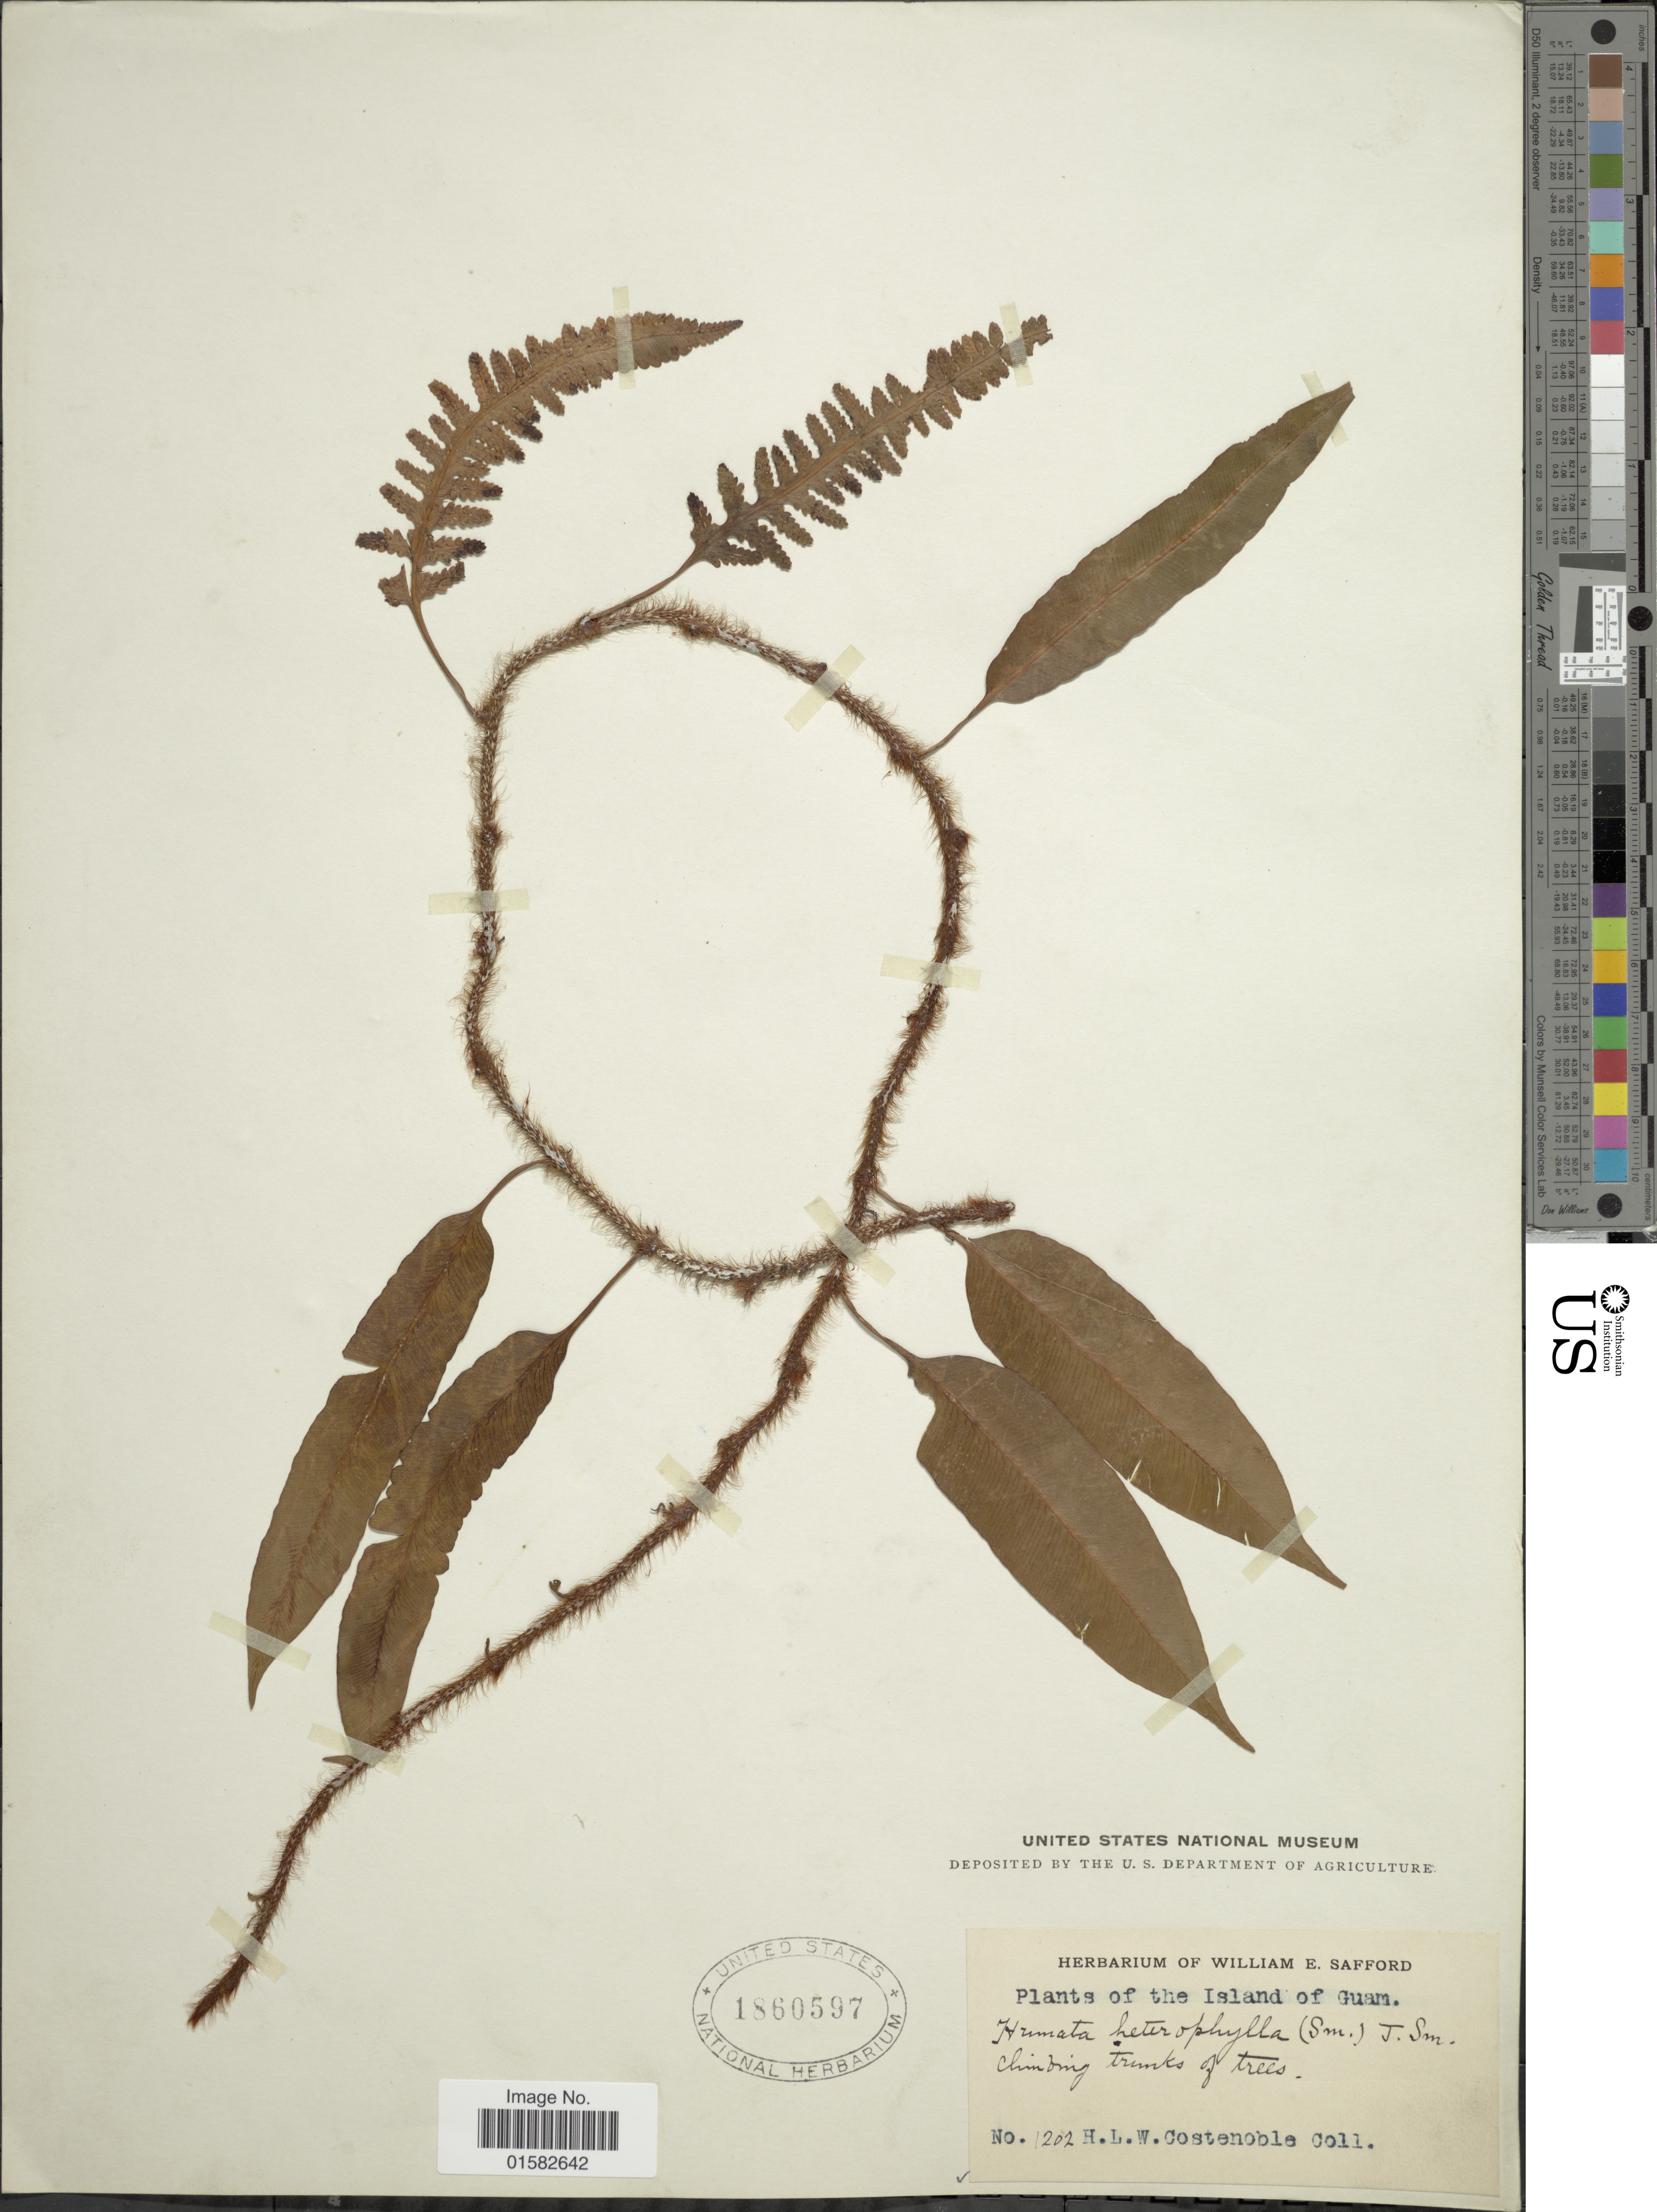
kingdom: Plantae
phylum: Tracheophyta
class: Polypodiopsida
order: Polypodiales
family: Davalliaceae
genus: Humata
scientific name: Humata heterophylla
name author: (Sm.) Desv.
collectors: H. Costenoble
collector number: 1202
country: Guam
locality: Island of Guam, Climbing trunks of trees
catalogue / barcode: US 1860597